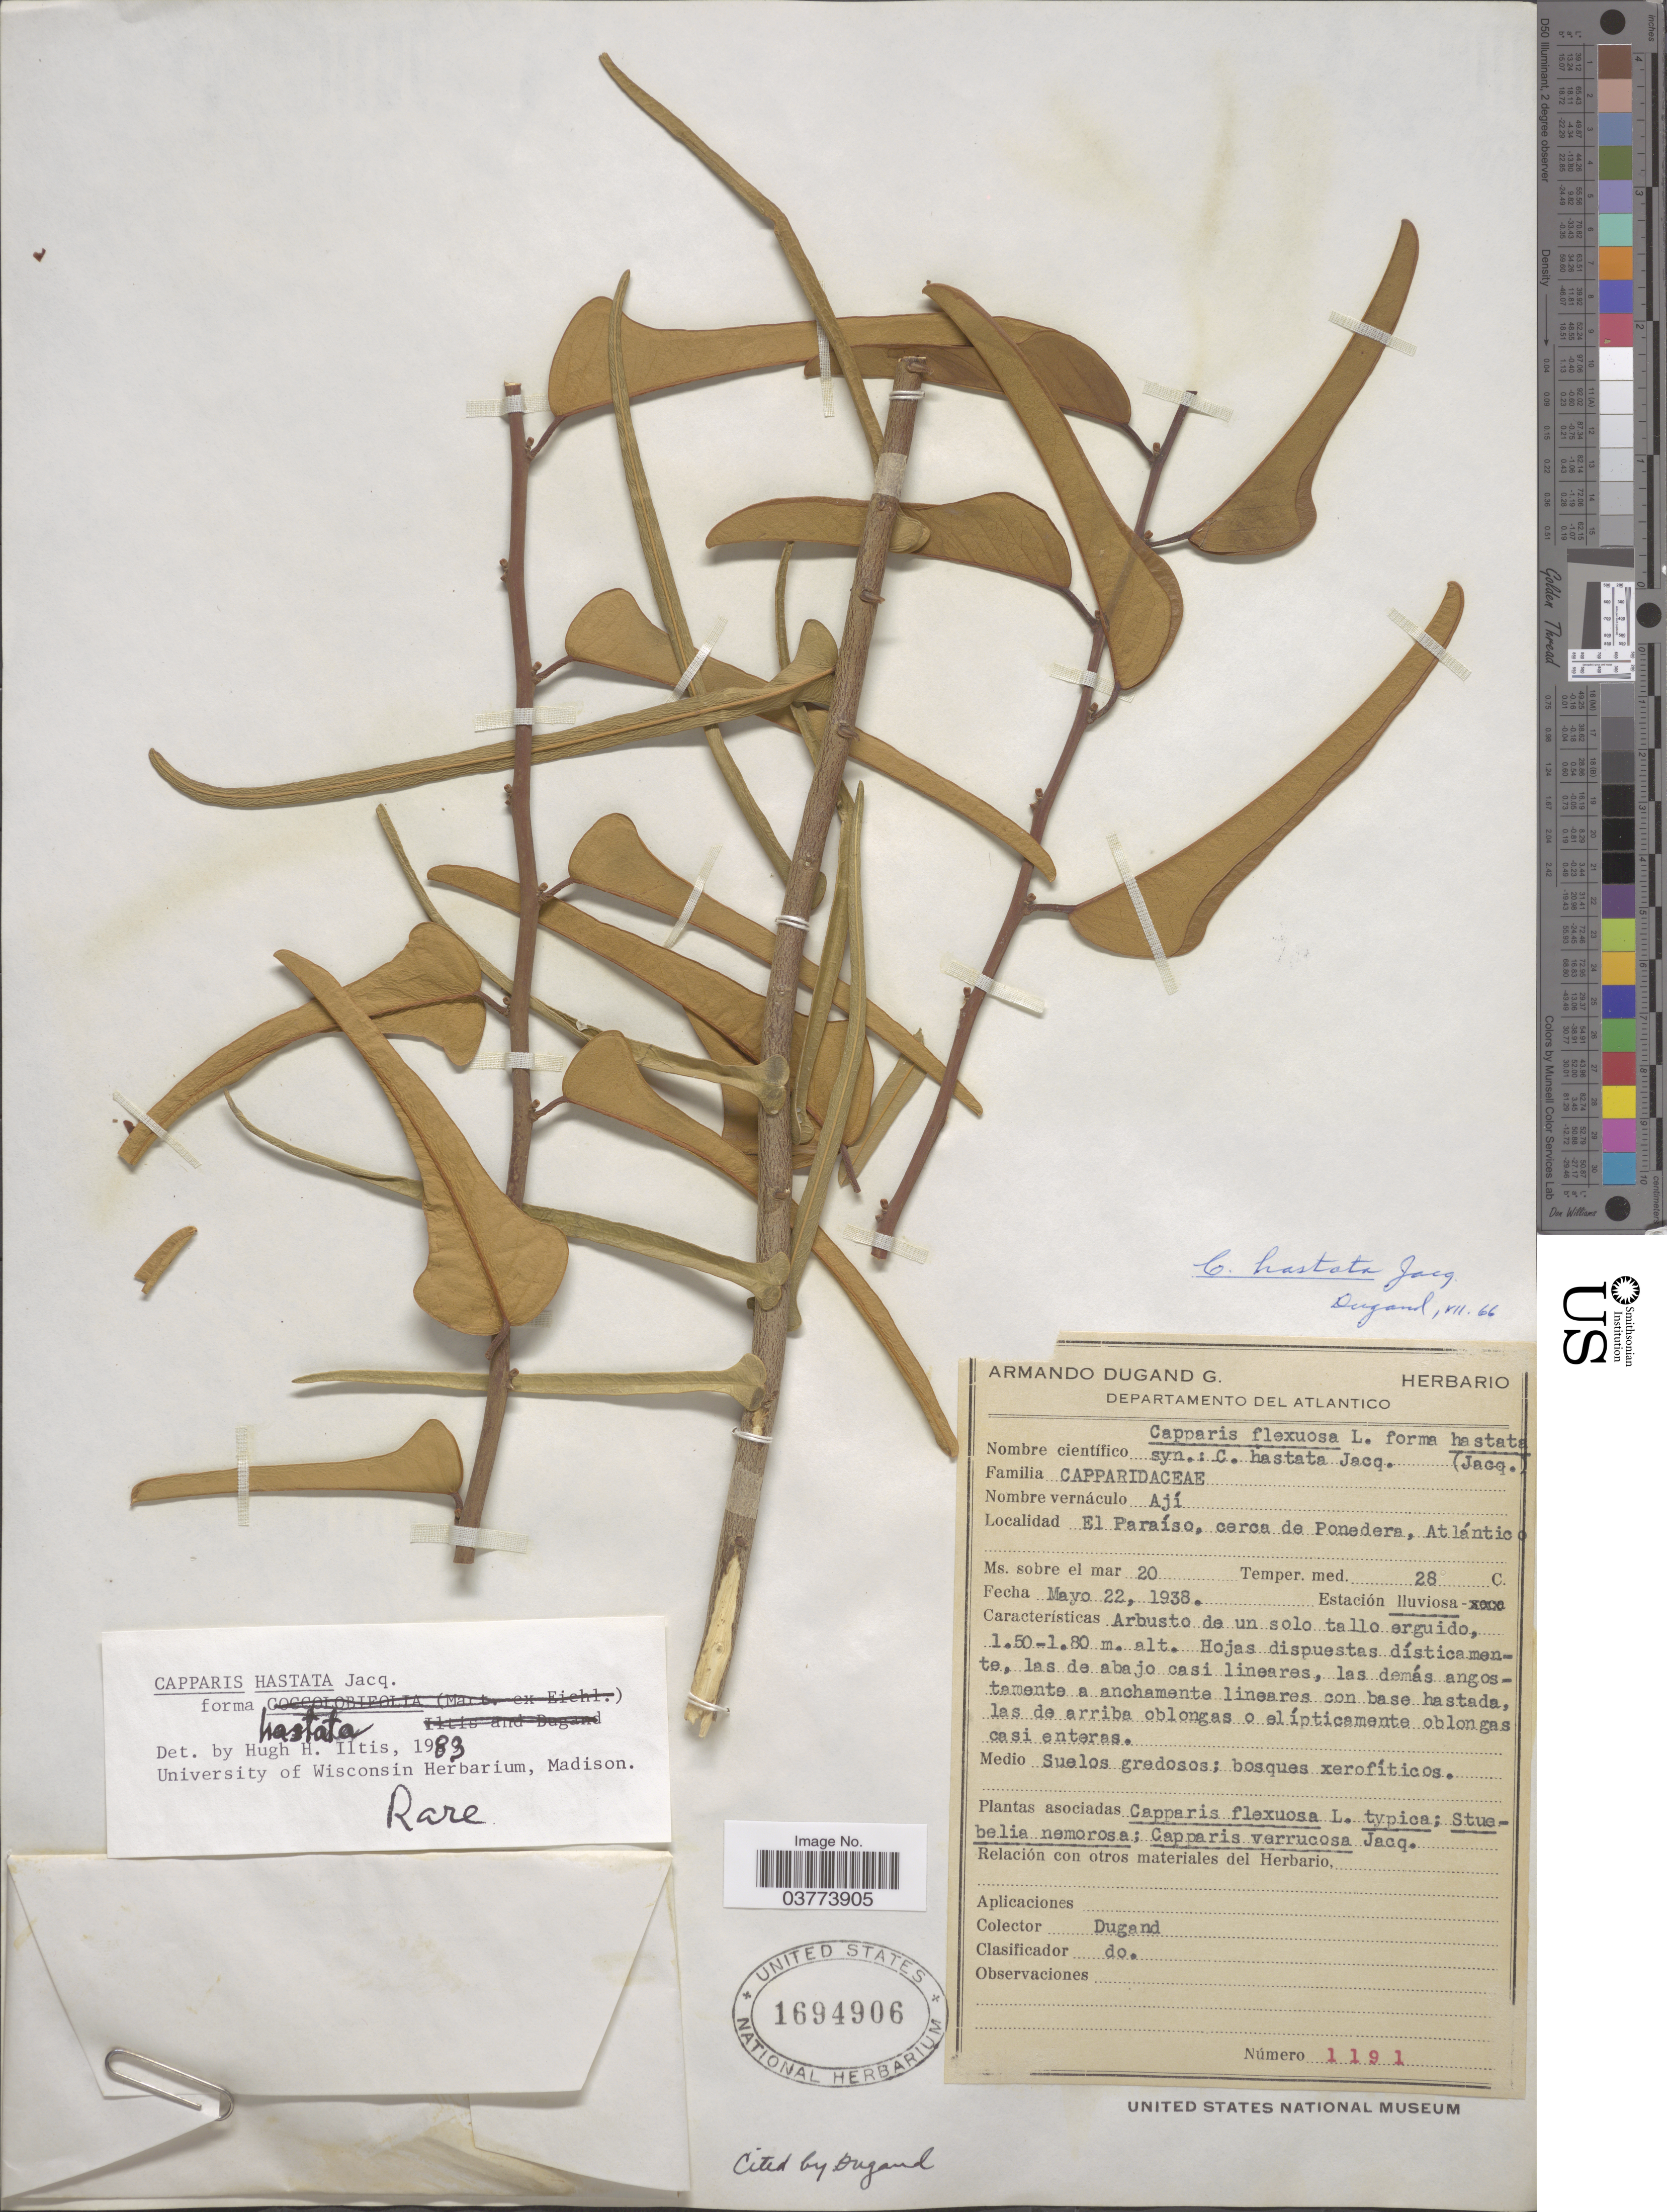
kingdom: Plantae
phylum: Tracheophyta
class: Magnoliopsida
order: Brassicales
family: Capparaceae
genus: Cynophalla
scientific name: Cynophalla hastata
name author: (Jacq.) J. Presl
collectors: A. Dugand G.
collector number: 1191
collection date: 1938-05-22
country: Colombia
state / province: Atlántico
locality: Departamento del Atlantico. El Paraíso, cerca de Ponedera.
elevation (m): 20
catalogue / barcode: US 1694906